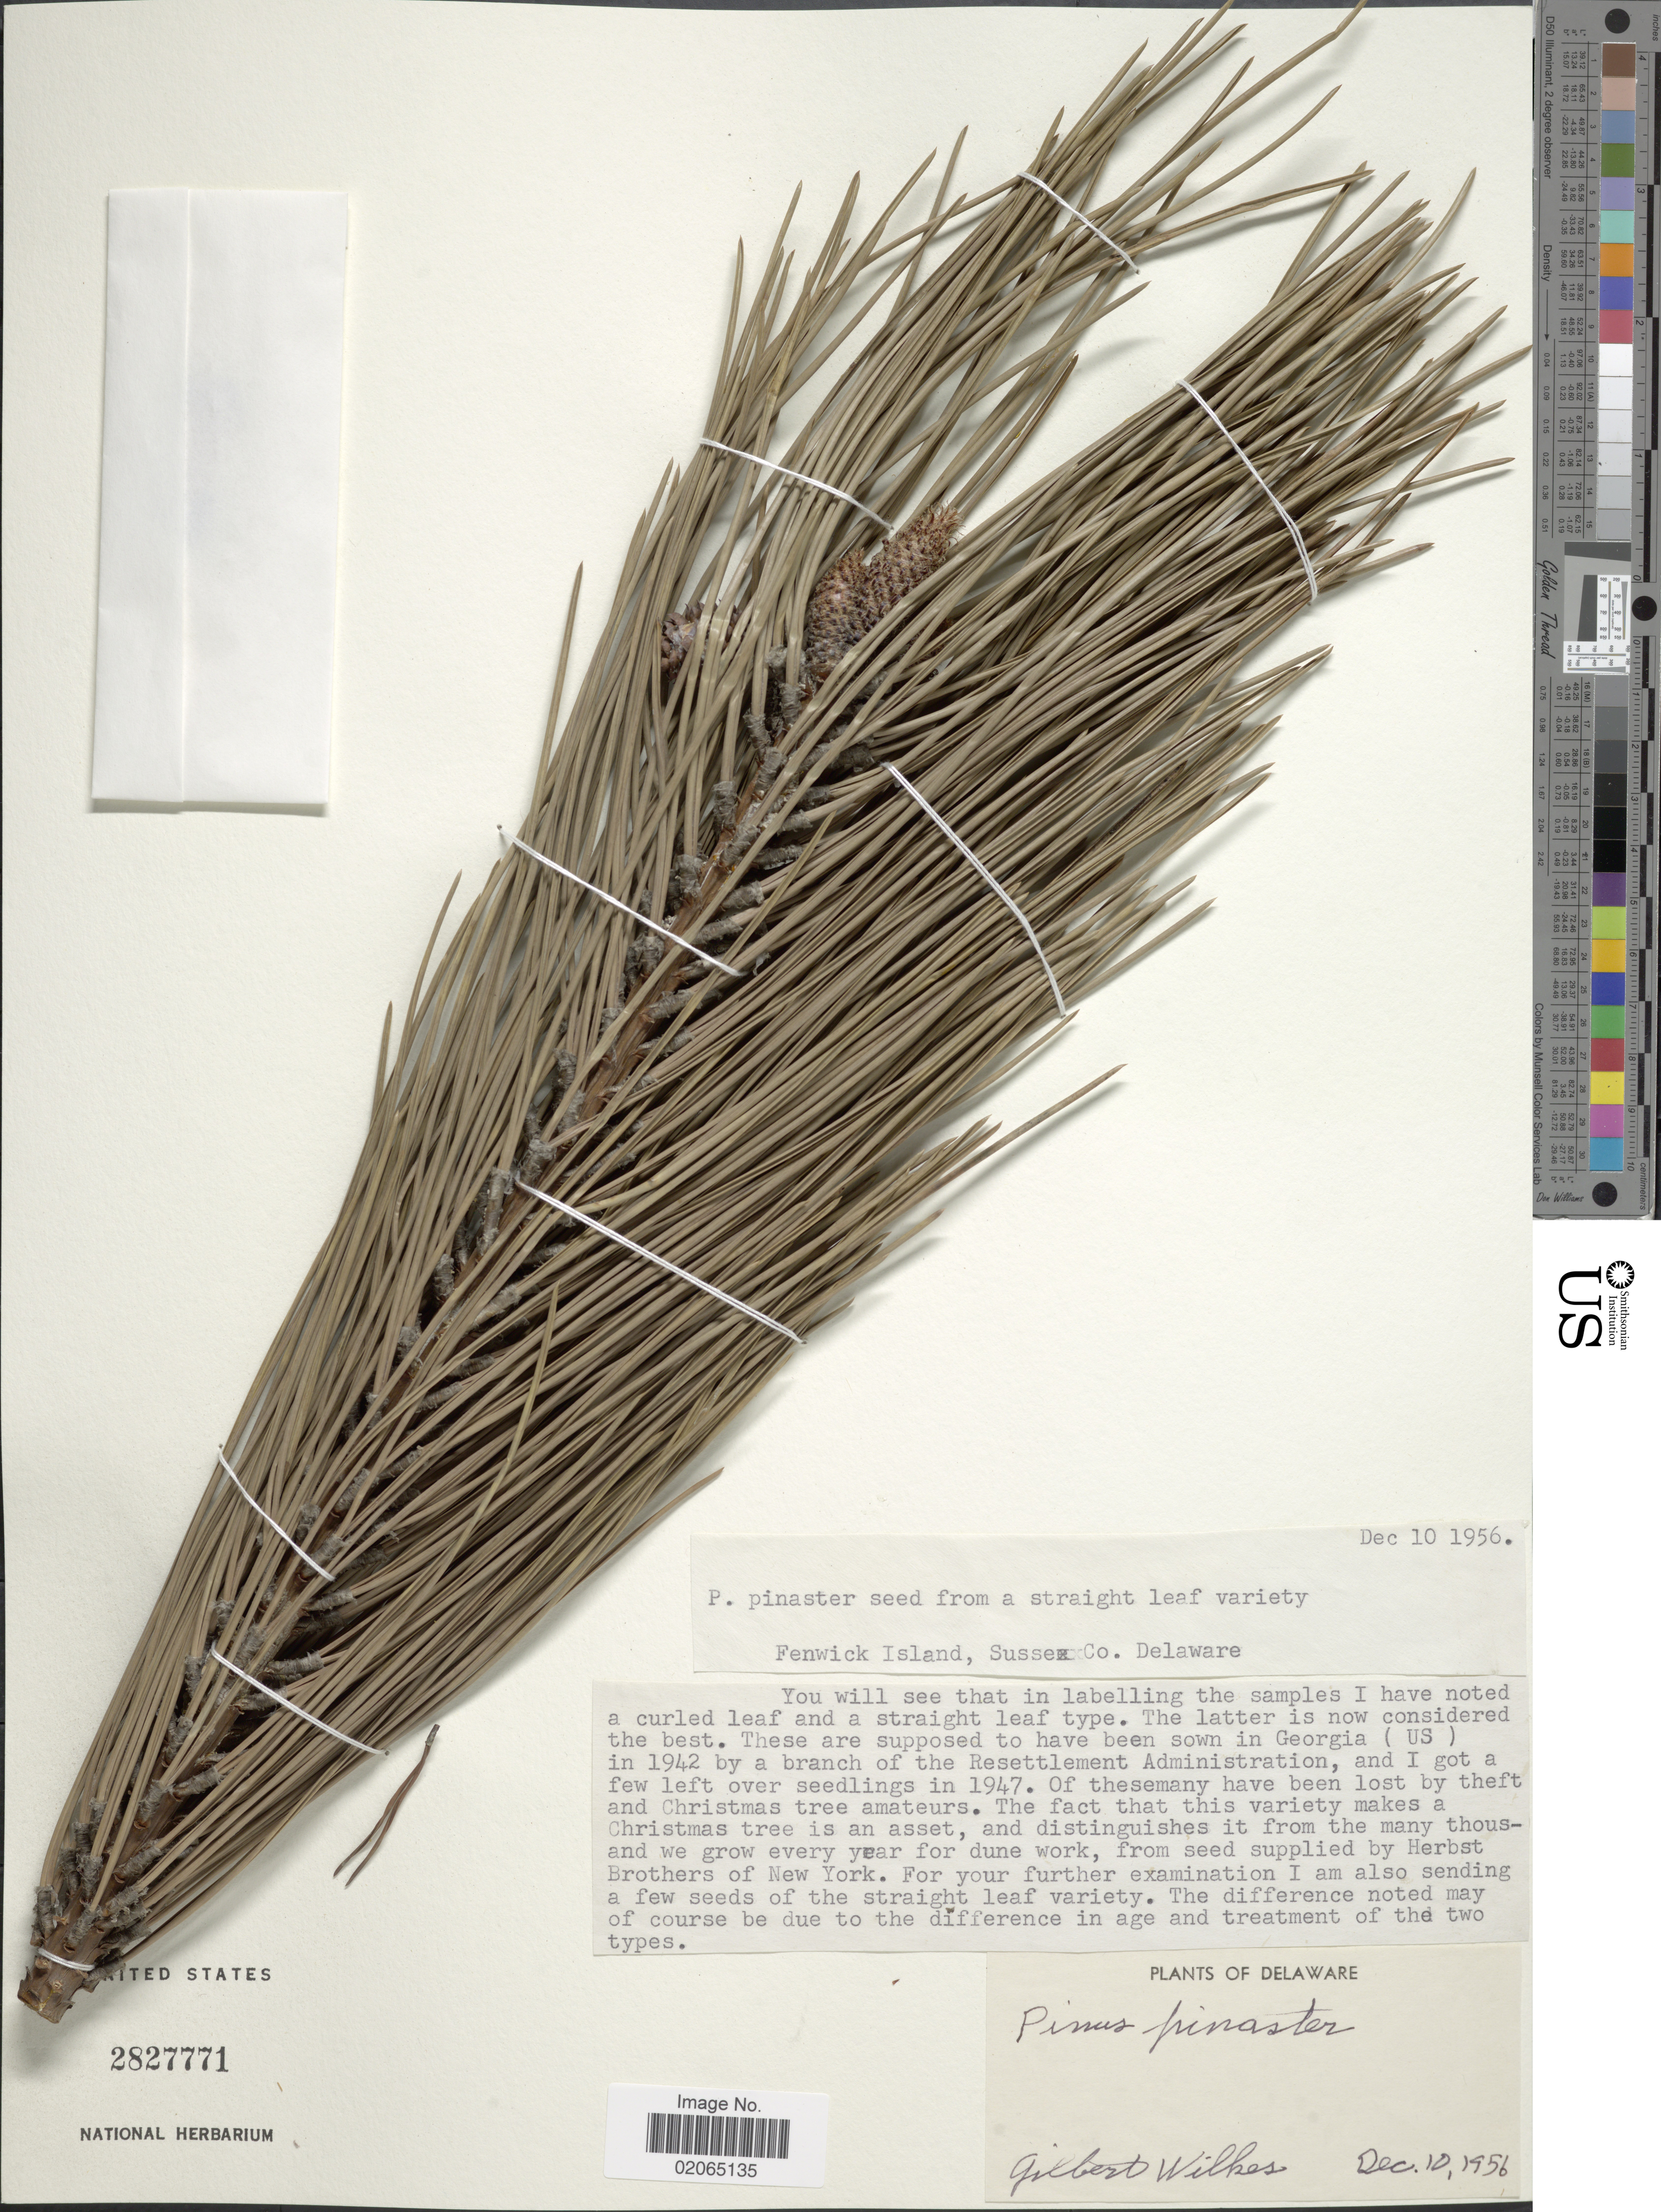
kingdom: Plantae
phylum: Tracheophyta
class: Pinopsida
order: Pinales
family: Pinaceae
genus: Pinus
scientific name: Pinus pinaster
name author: Aiton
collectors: G. Wilkes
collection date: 1956-12-10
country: United States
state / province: Delaware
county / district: Sussex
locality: Fenwick island, Sussex Co.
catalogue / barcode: US 2827771